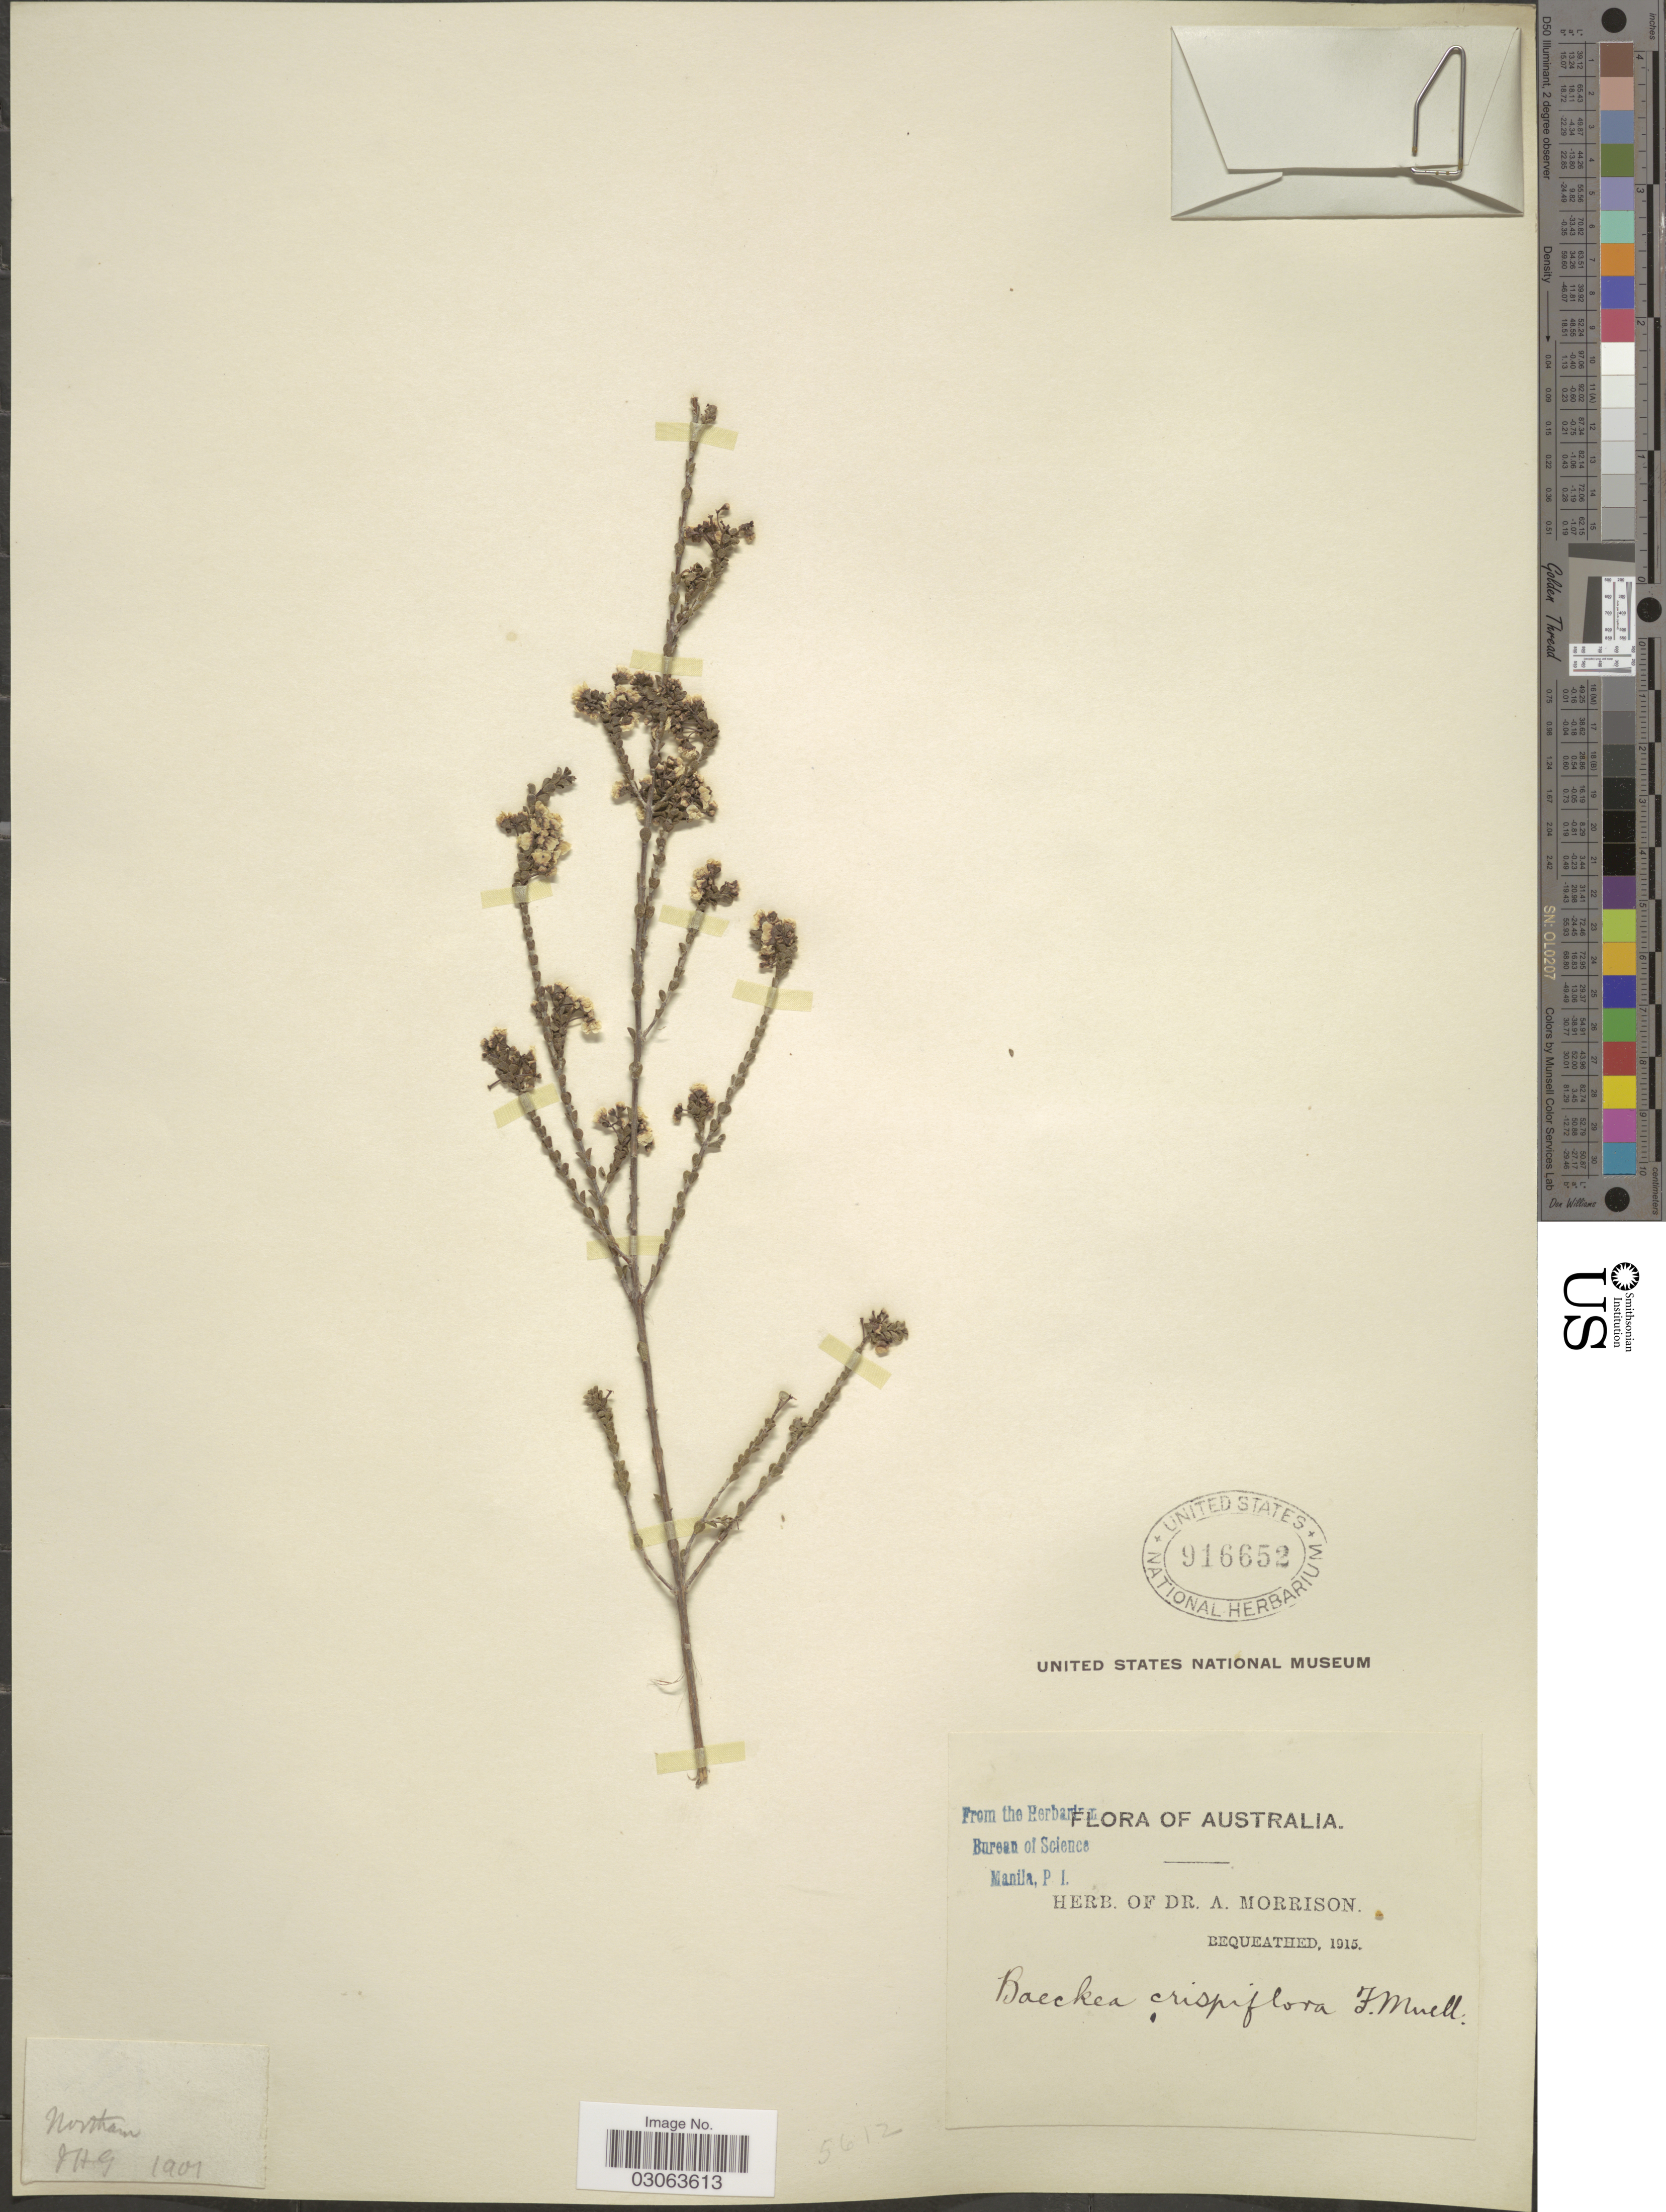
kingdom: Plantae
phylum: Tracheophyta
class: Magnoliopsida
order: Myrtales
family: Myrtaceae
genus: Ericomyrtus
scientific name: Ericomyrtus serpyllifolia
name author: (Turcz.) Rye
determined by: Strong, Mark T., (BOT), Smithsonian Institution - National Museum of Natural History (UNITED STATES)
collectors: ex herb. Dr. A. Morrison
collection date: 1901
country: Australia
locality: Northern JHG. [unsure placement]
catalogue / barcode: US 916652